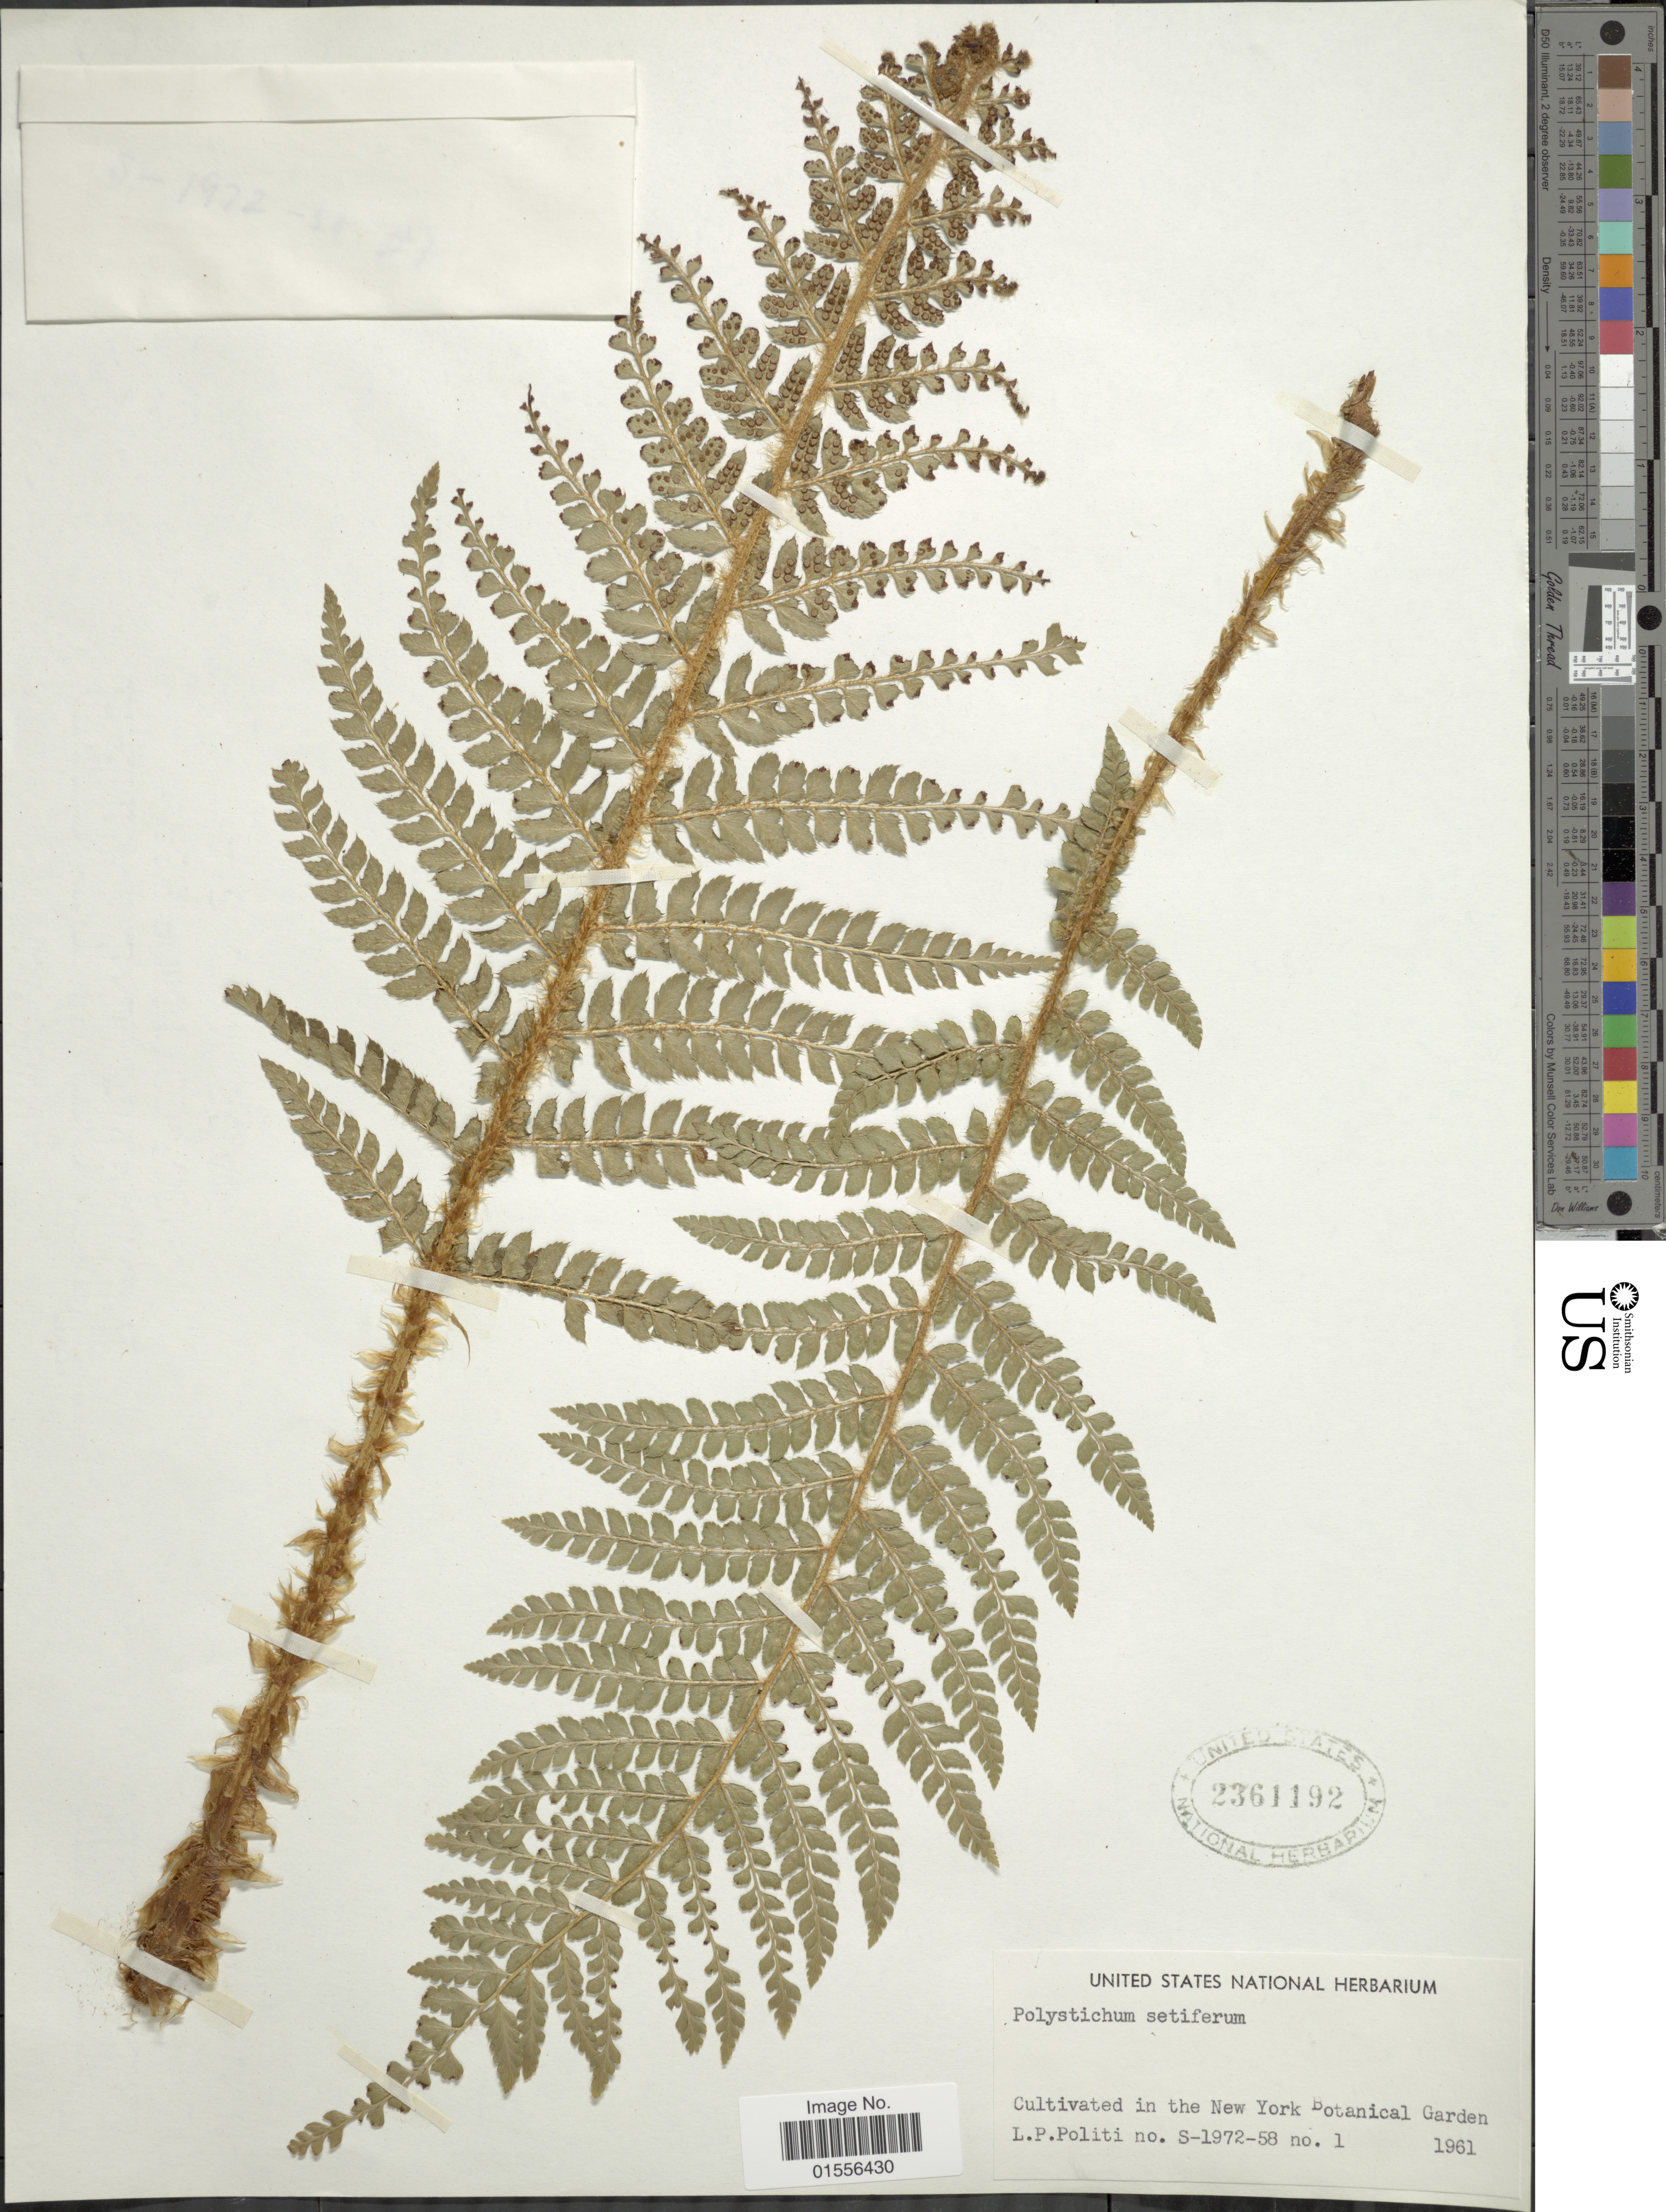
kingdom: Plantae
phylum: Tracheophyta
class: Polypodiopsida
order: Polypodiales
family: Dryopteridaceae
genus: Polystichum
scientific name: Polystichum setiferum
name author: (Forssk.) Moore ex Woynar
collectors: L. Politi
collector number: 1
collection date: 1961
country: United States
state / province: New York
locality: Cultivated in the New York Botanical Garden no. S-1972-58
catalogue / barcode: US 2361192